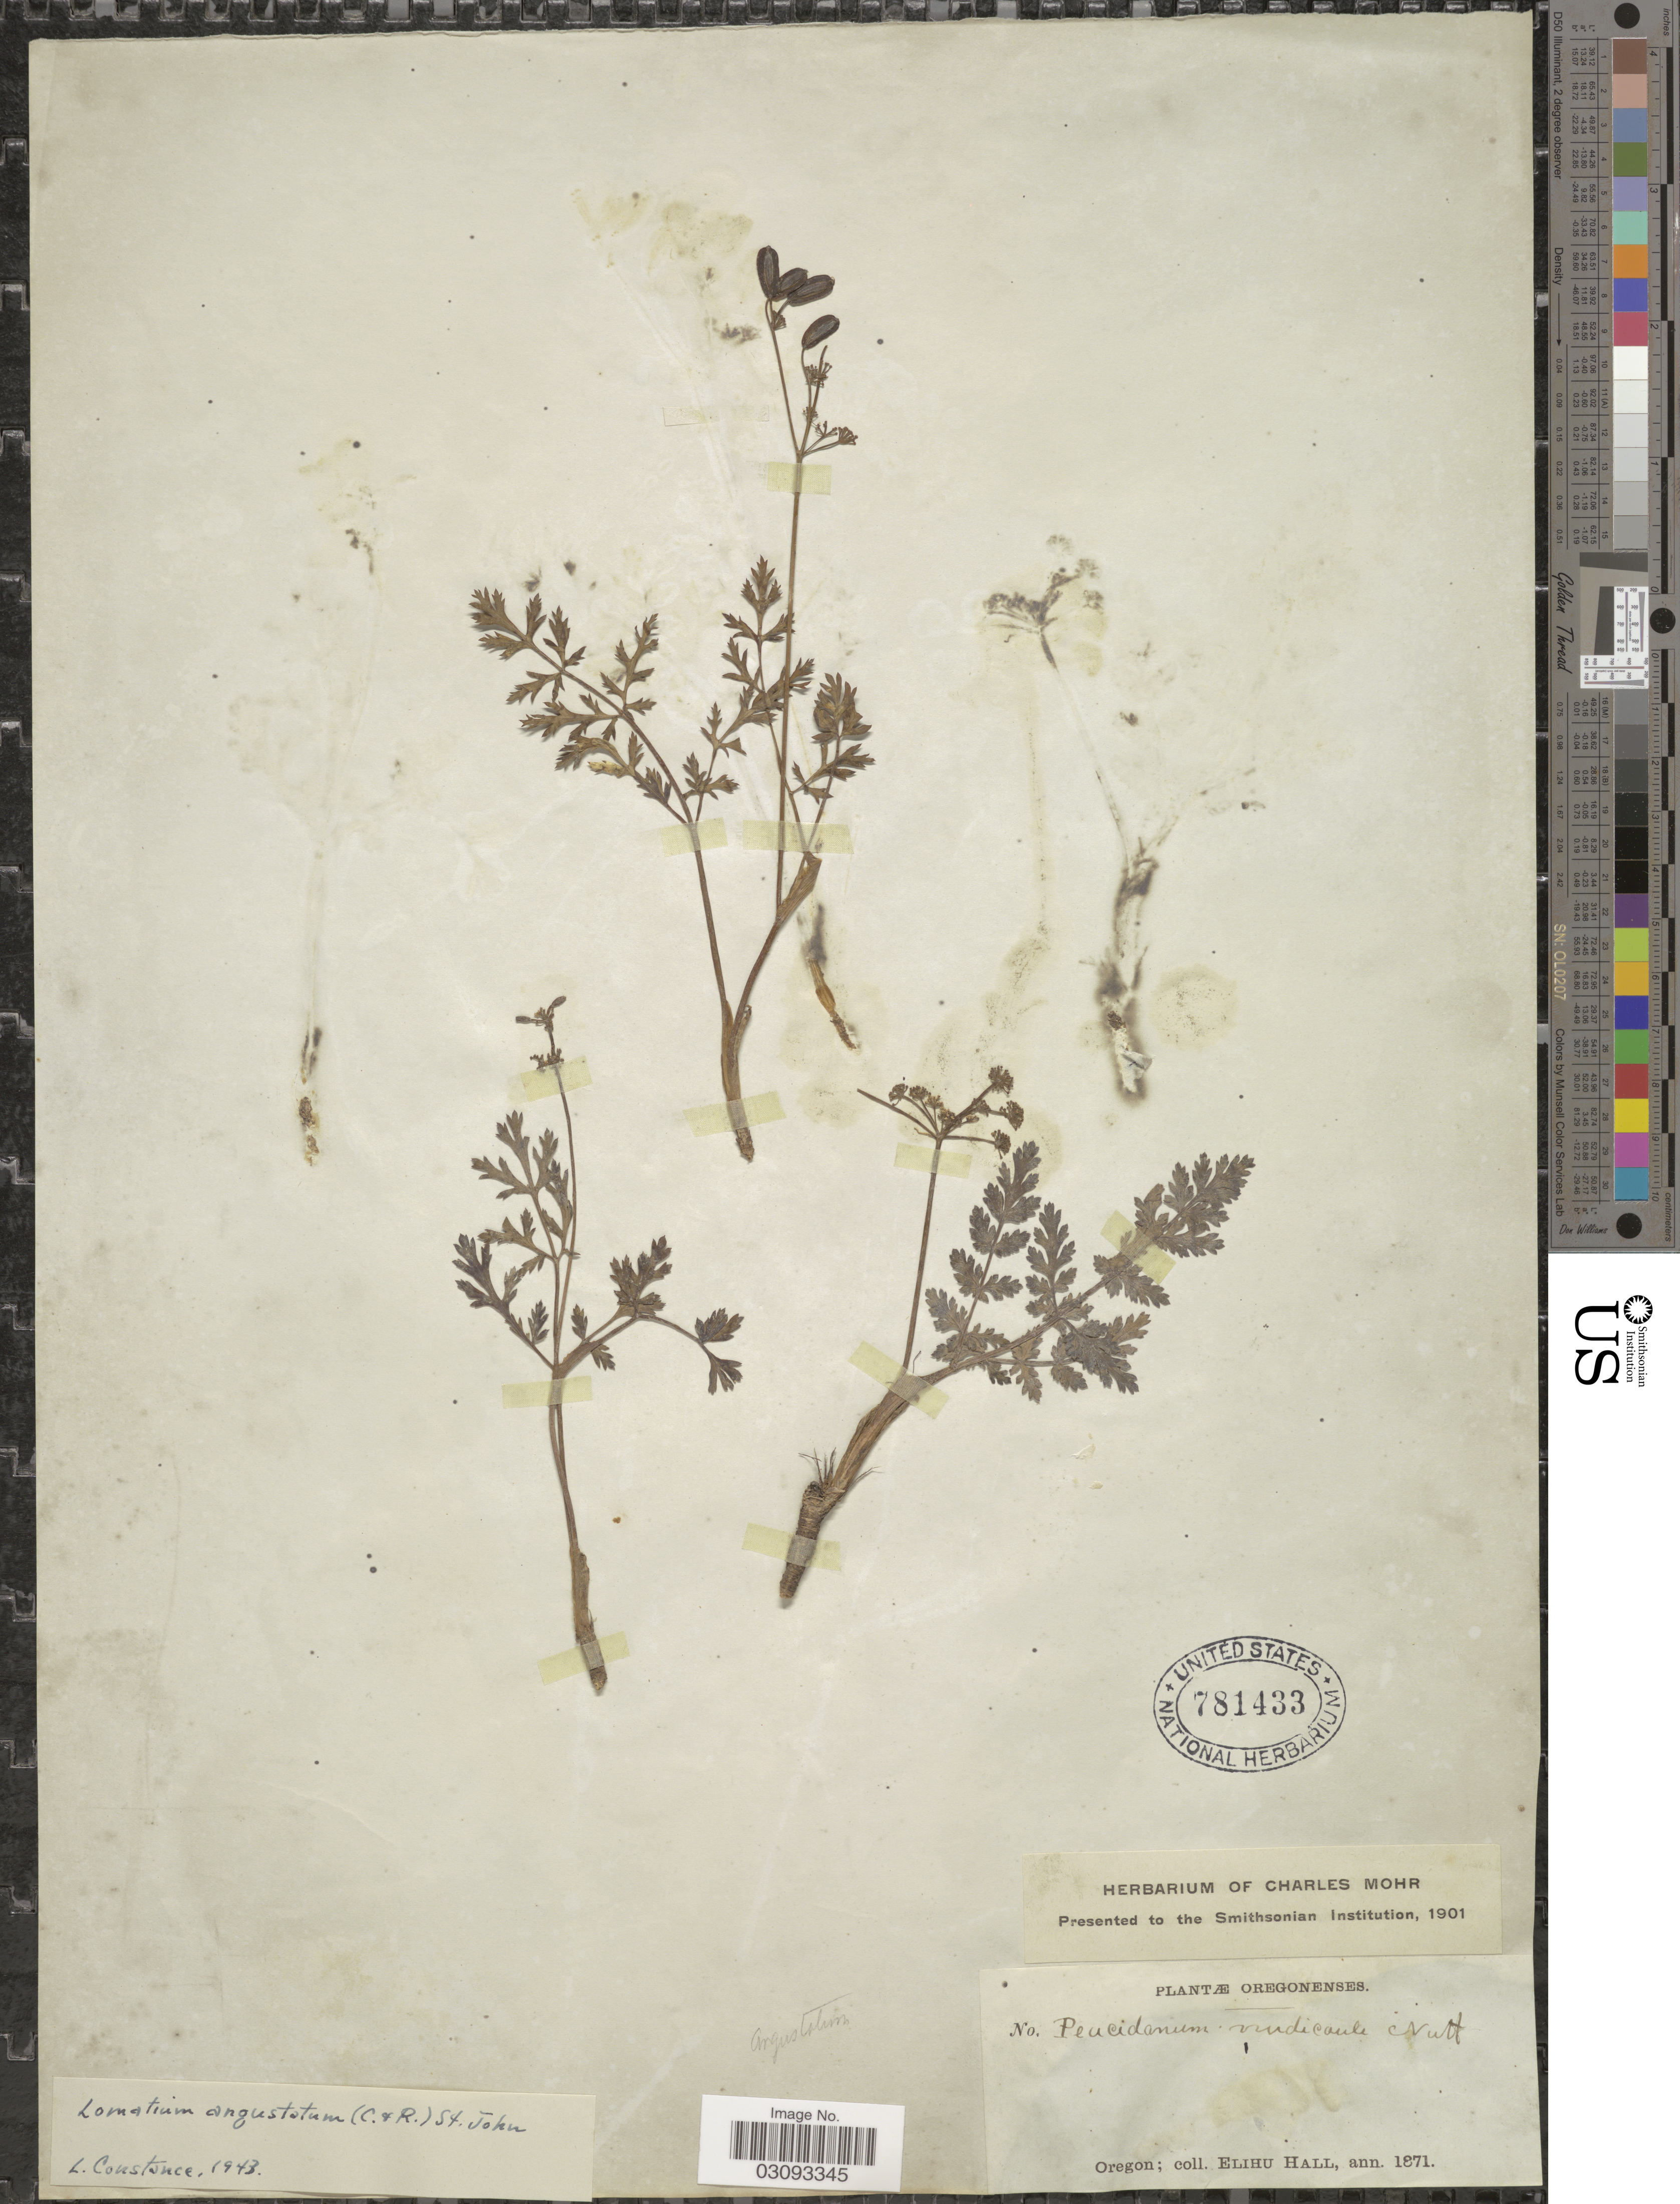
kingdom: Plantae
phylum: Tracheophyta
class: Magnoliopsida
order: Apiales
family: Apiaceae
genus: Lomatium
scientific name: Lomatium angustatum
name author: (J.M. Coult. & Rose) H. St. John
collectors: E. Hall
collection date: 1871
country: United States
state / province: Oregon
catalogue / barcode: US 781433